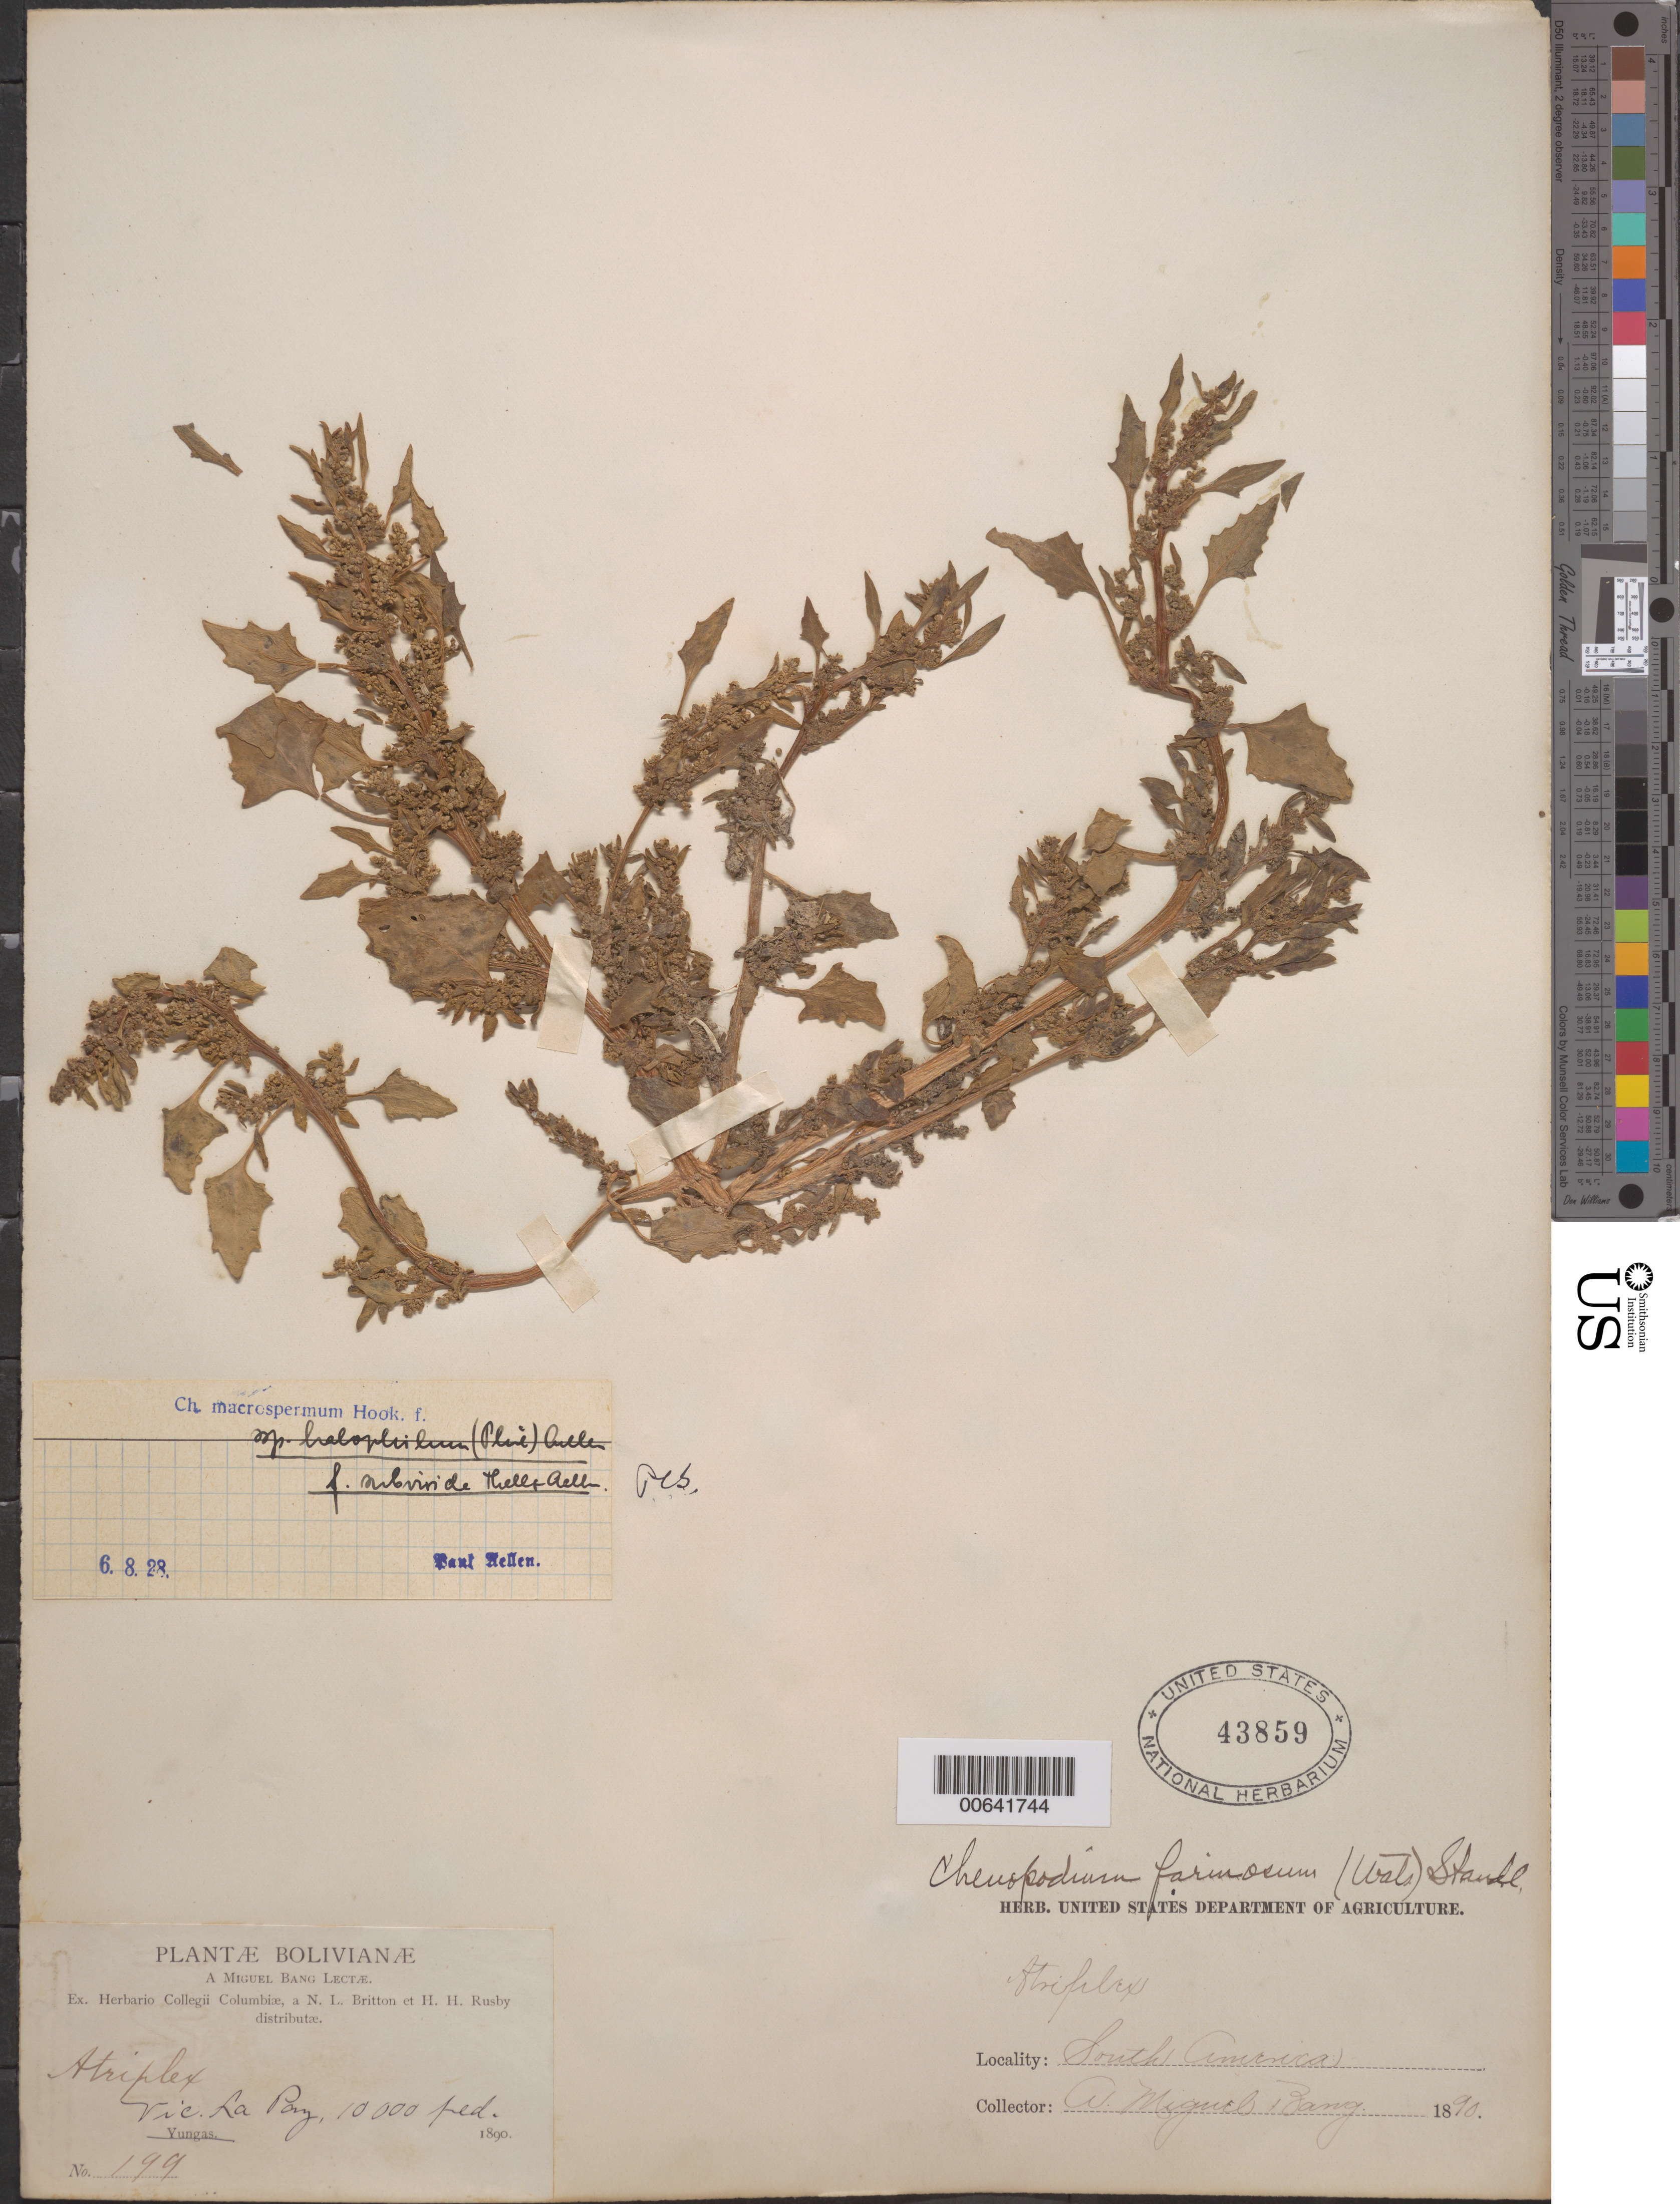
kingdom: Plantae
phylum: Tracheophyta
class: Magnoliopsida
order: Caryophyllales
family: Amaranthaceae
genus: Chenopodium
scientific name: Chenopodium macrospermum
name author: Hook. f.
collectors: M. Bang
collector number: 199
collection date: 1890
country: Bolivia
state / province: La Paz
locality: Vic. La Paz.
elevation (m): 3048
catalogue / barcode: US 43859